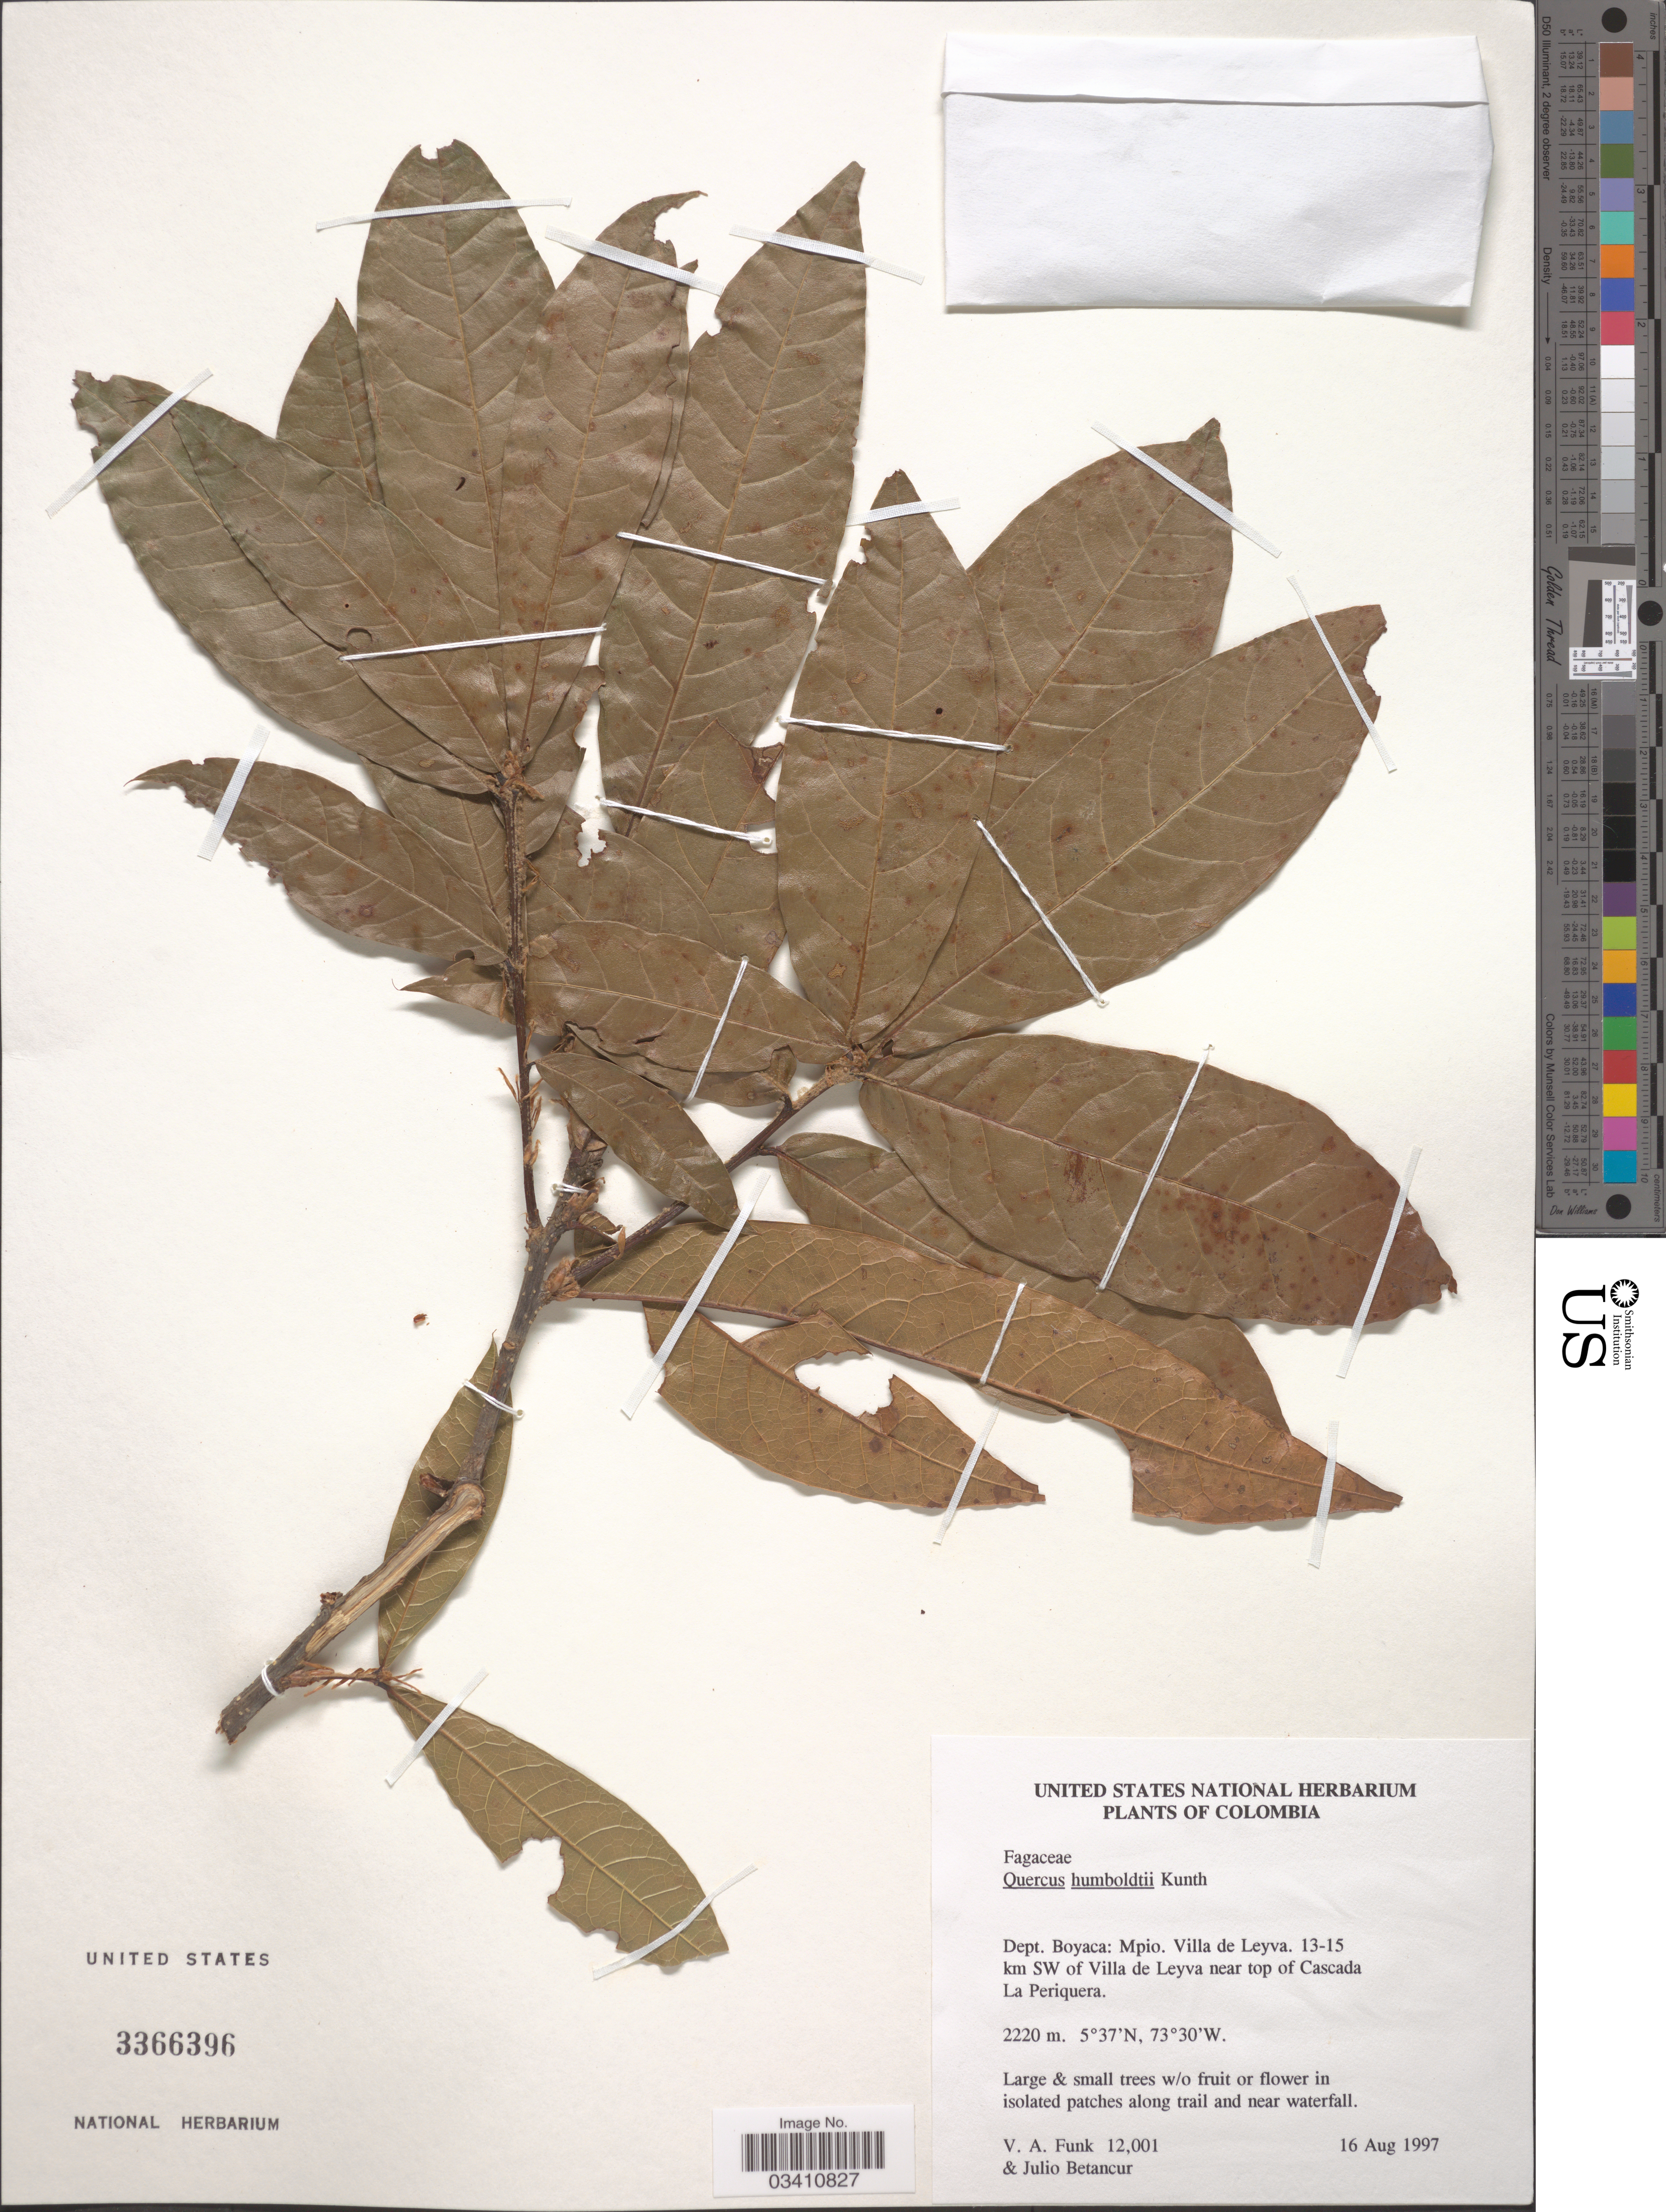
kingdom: Plantae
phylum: Tracheophyta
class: Magnoliopsida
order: Fagales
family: Fagaceae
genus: Quercus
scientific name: Quercus humboldtii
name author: Bonpl.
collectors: V. Funk & J. Betancur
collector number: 12001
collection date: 1997-08-16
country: Colombia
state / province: Boyacá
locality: Dept. Boyaca: Mpio. Villa de Leyva. 13-15 km SW of Villa de Leyva near top of Cascada La Periquera.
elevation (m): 2220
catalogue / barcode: US 3366396